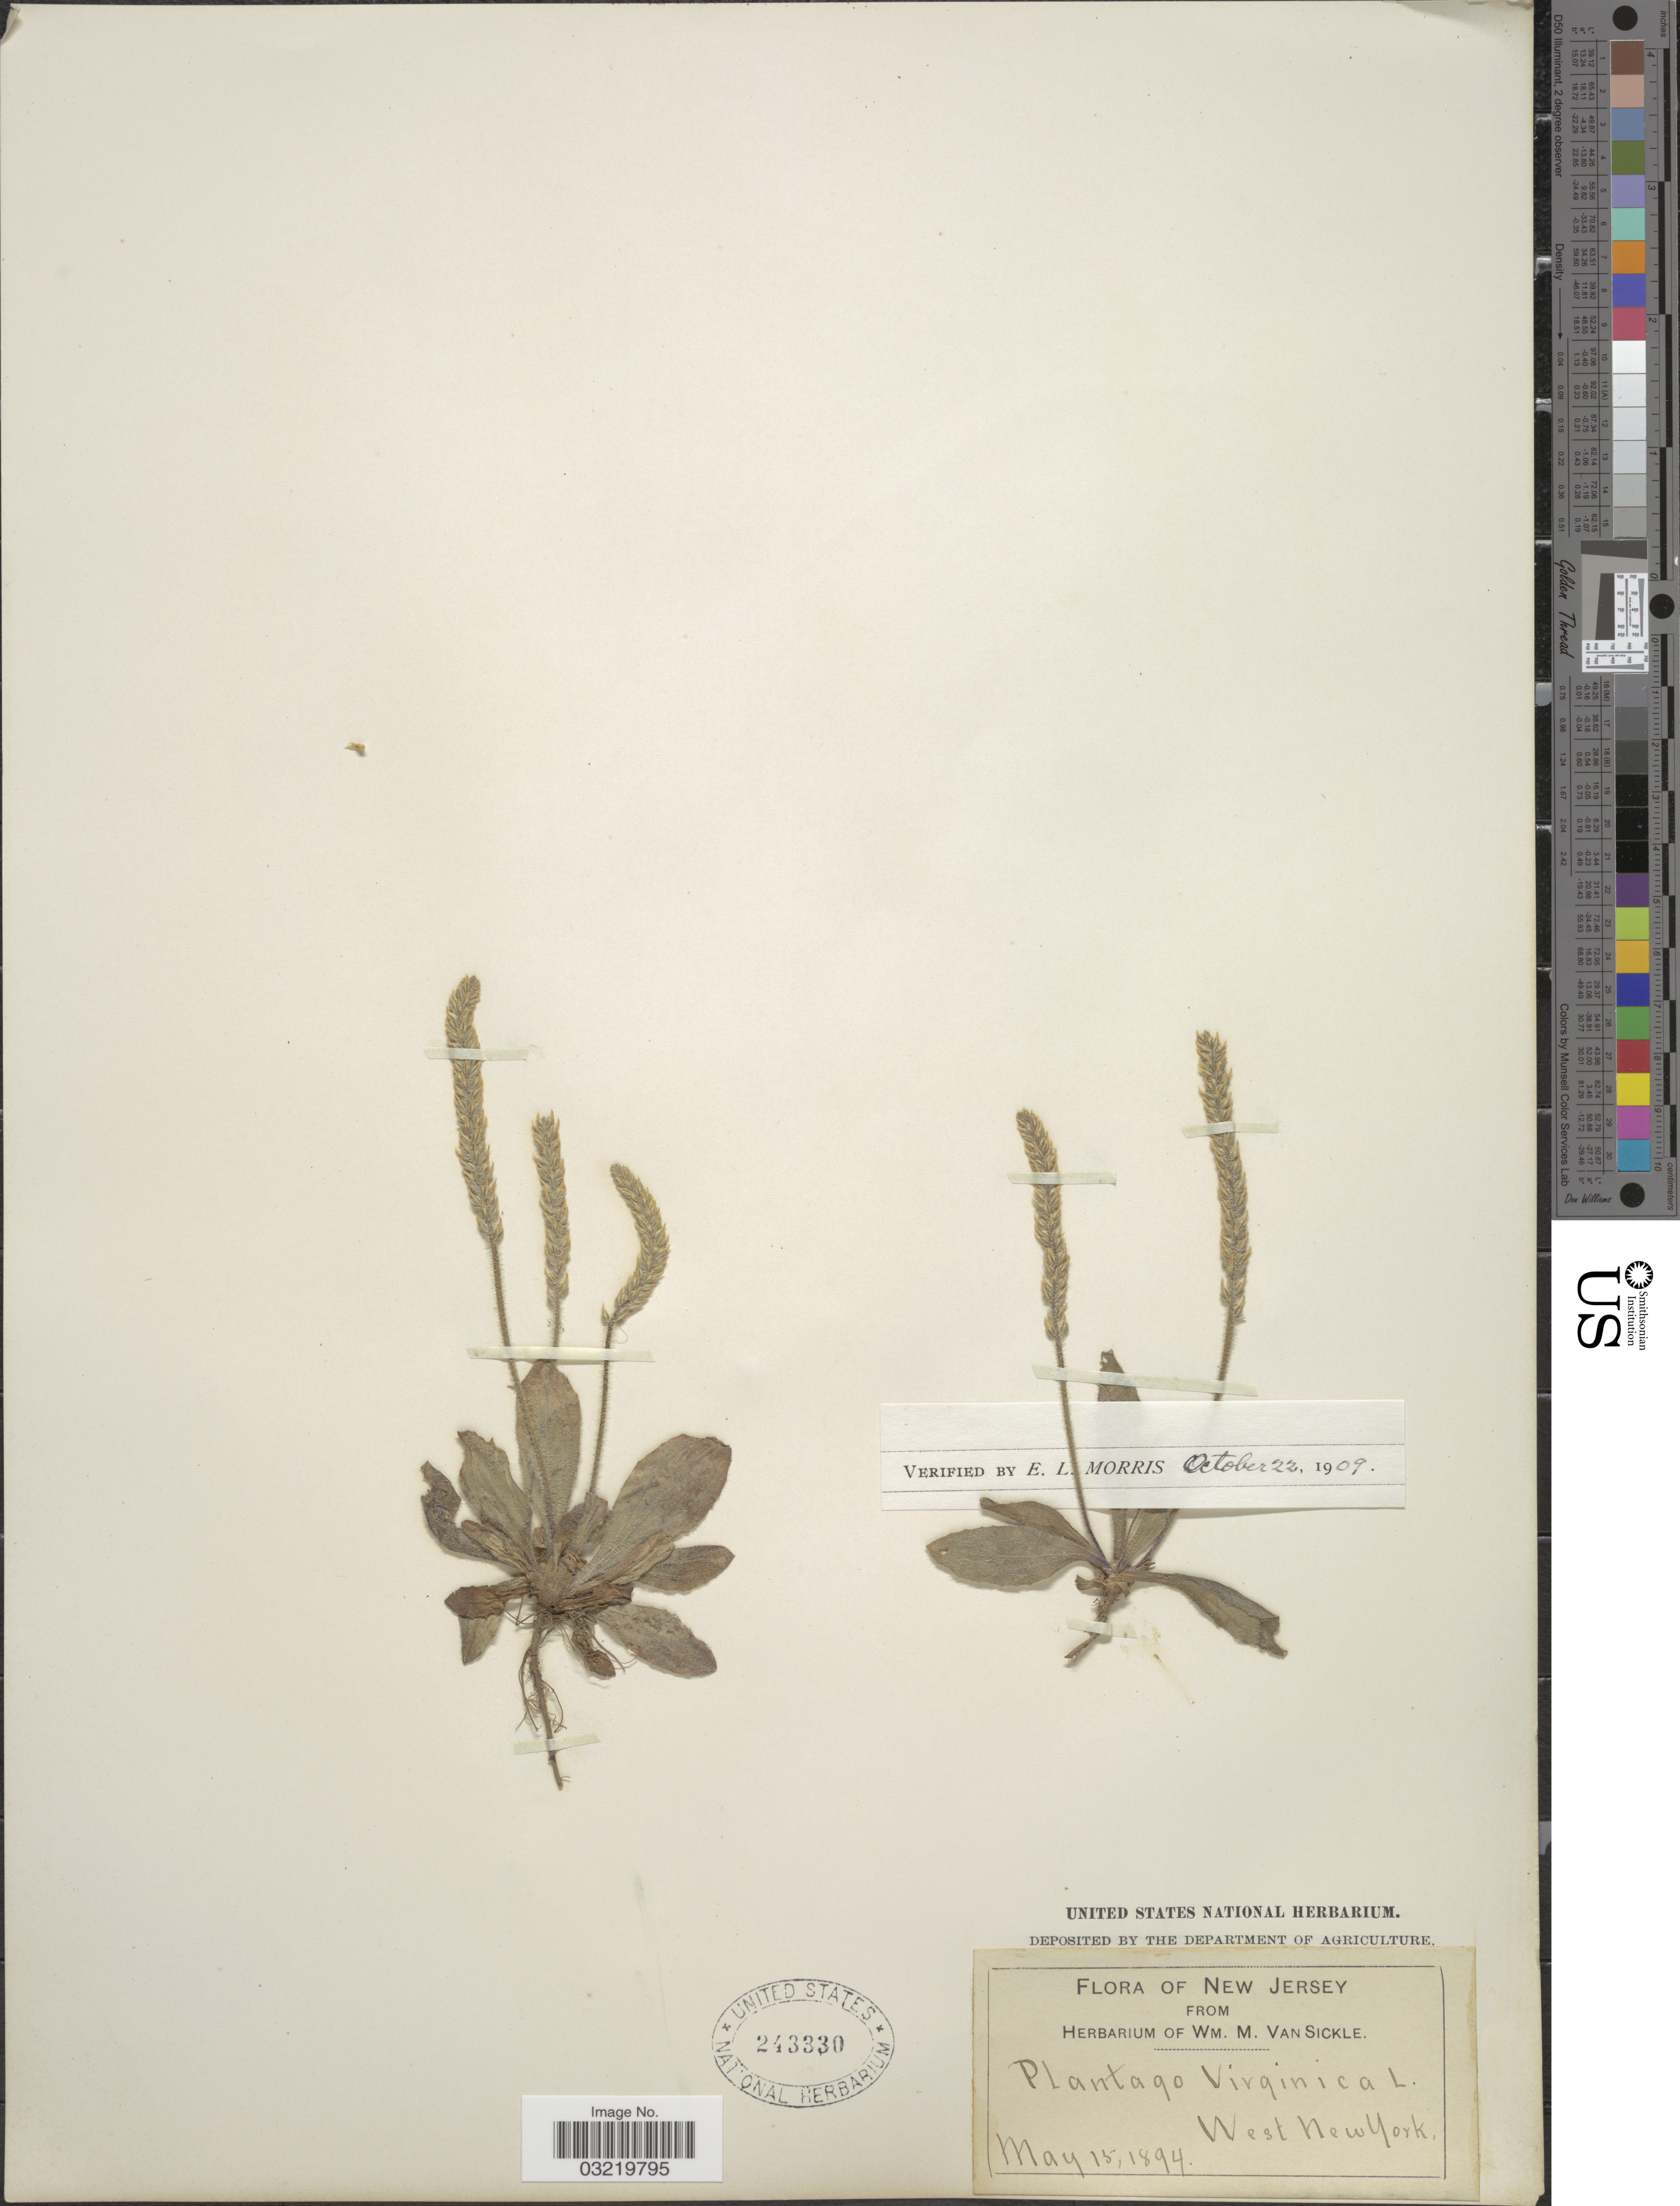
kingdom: Plantae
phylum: Tracheophyta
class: Magnoliopsida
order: Lamiales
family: Plantaginaceae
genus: Plantago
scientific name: Plantago virginica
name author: L.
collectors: ex herb. Wm. M. Van Sickle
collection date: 1894-05-15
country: United States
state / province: New Jersey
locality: West New York.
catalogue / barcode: US 243330